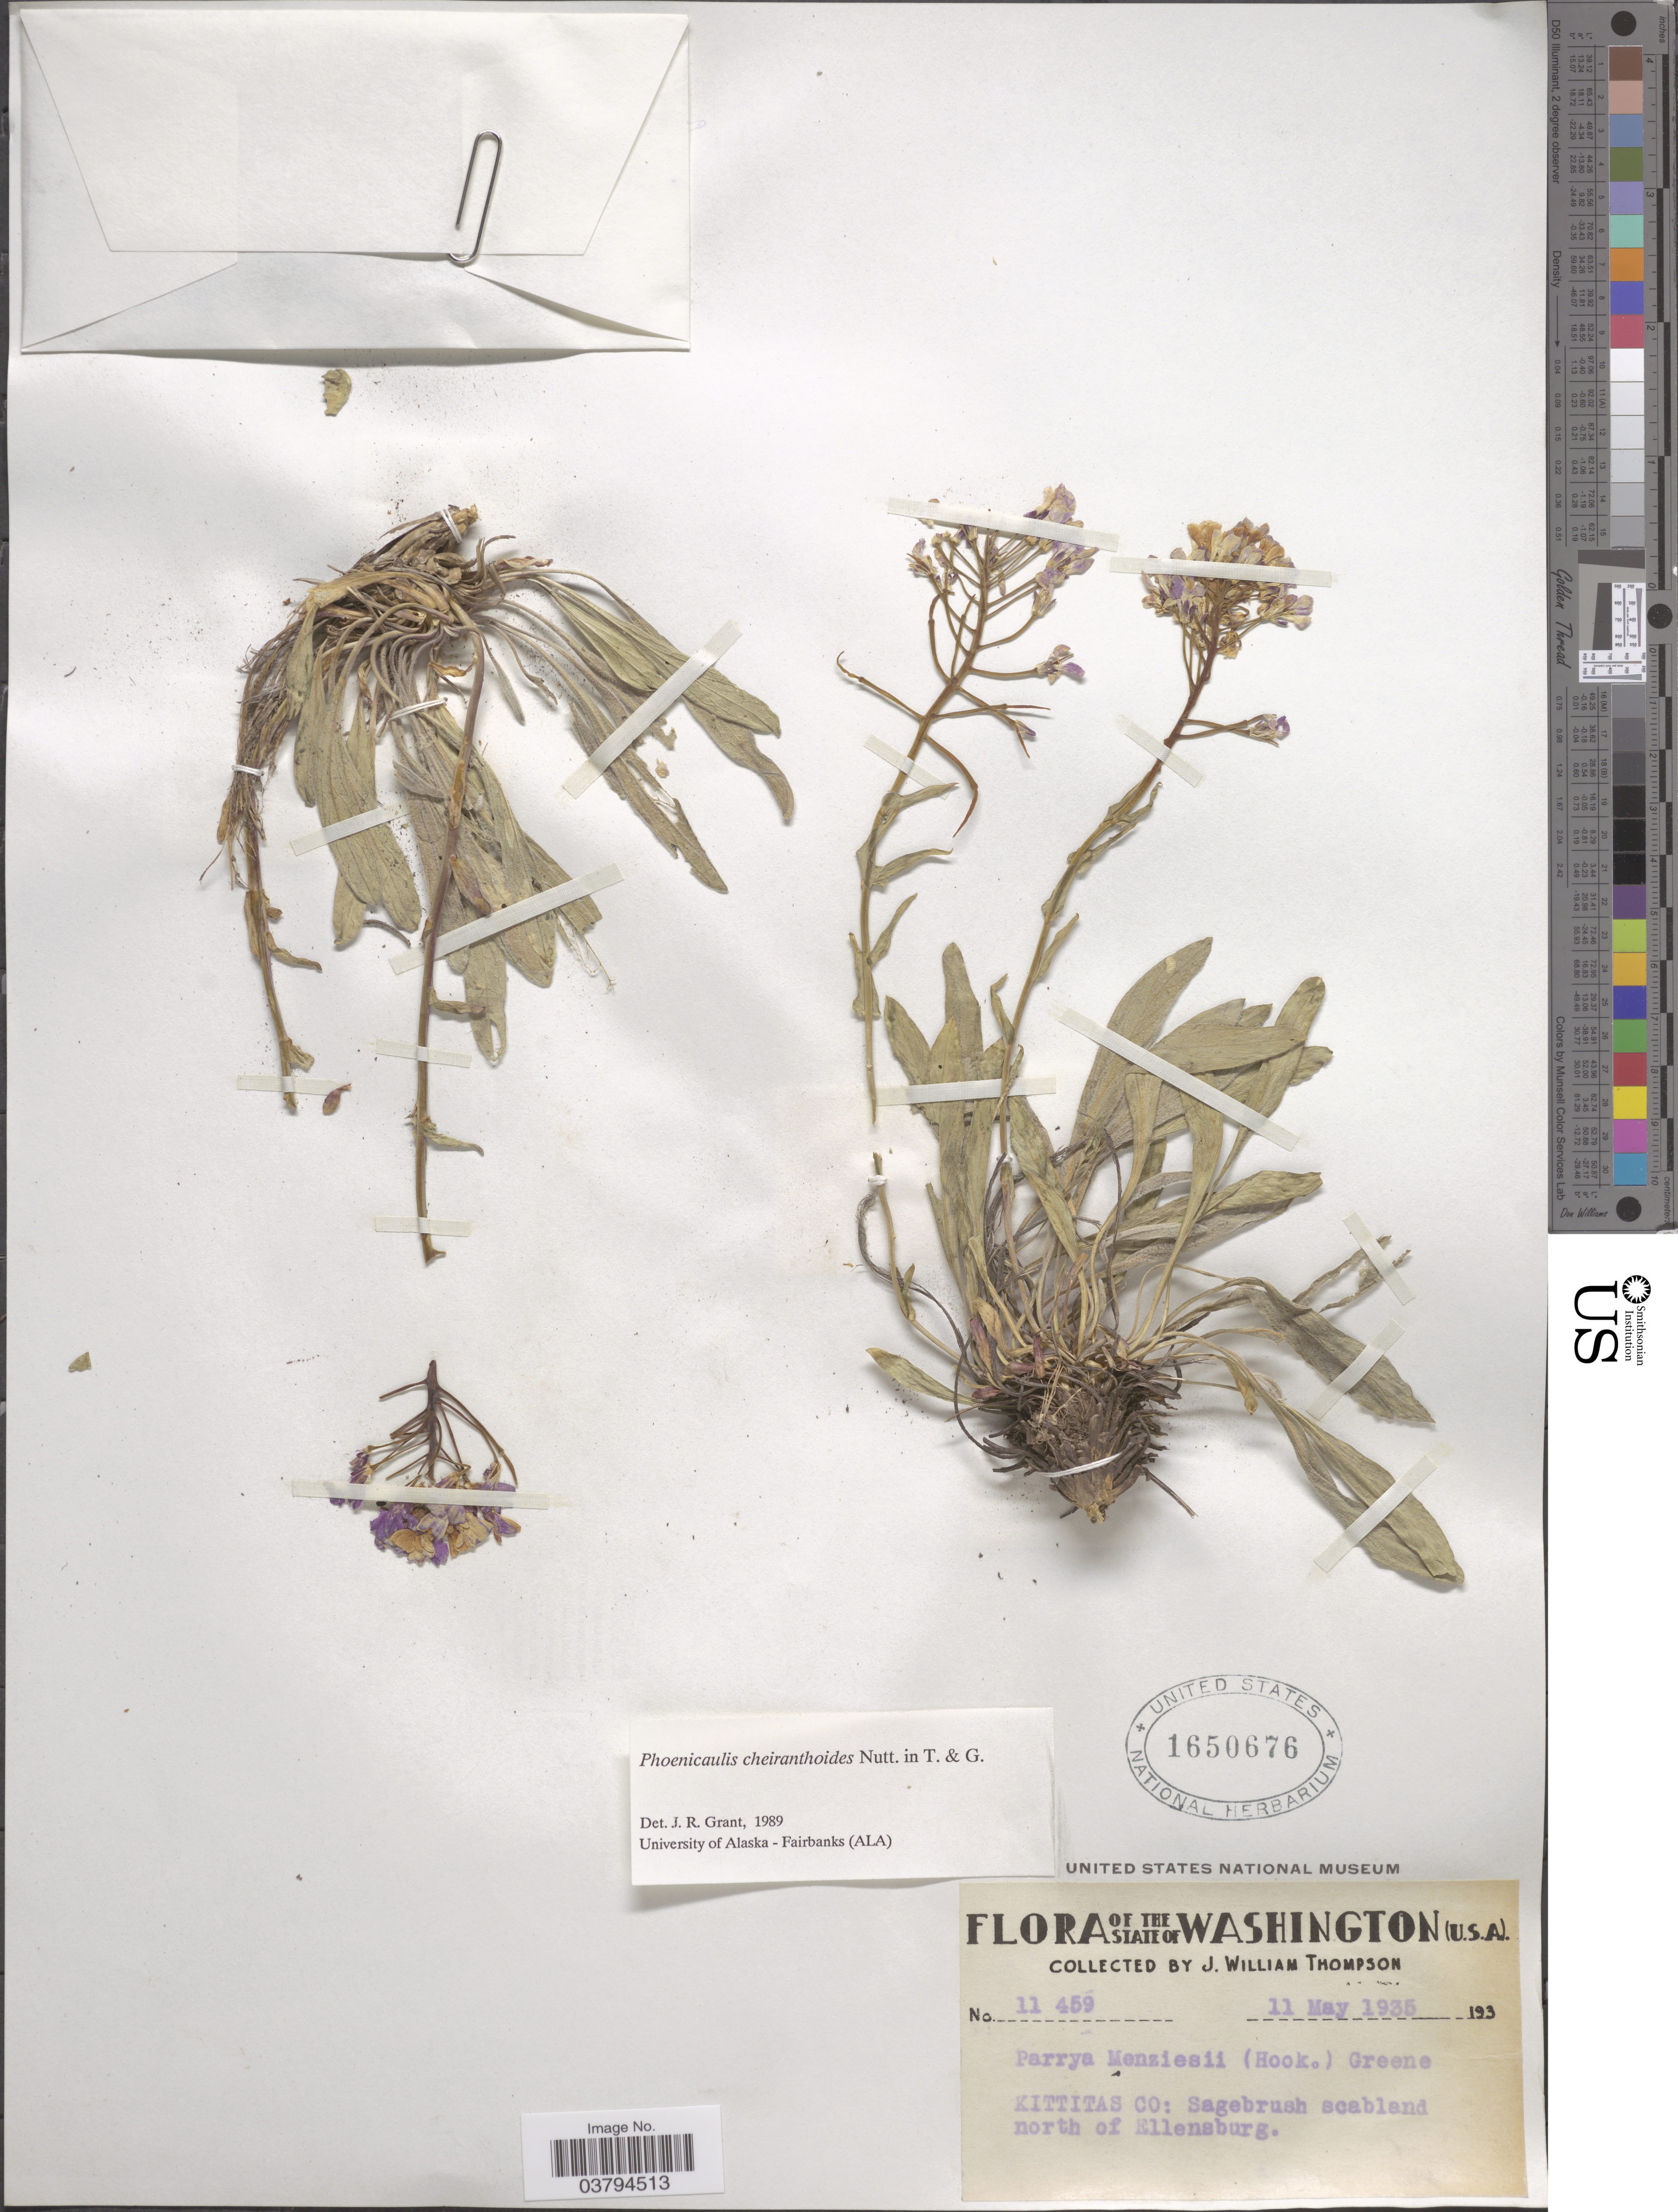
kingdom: Plantae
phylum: Tracheophyta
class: Magnoliopsida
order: Brassicales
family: Brassicaceae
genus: Phoenicaulis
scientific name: Phoenicaulis cheiranthoides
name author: Nutt.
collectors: J. W. Thompson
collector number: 11459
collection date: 1935-05-11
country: United States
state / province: Washington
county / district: Kittitas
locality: Kittitas Co: Sagebrush scabland north of Ellensburg.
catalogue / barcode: US 1650676